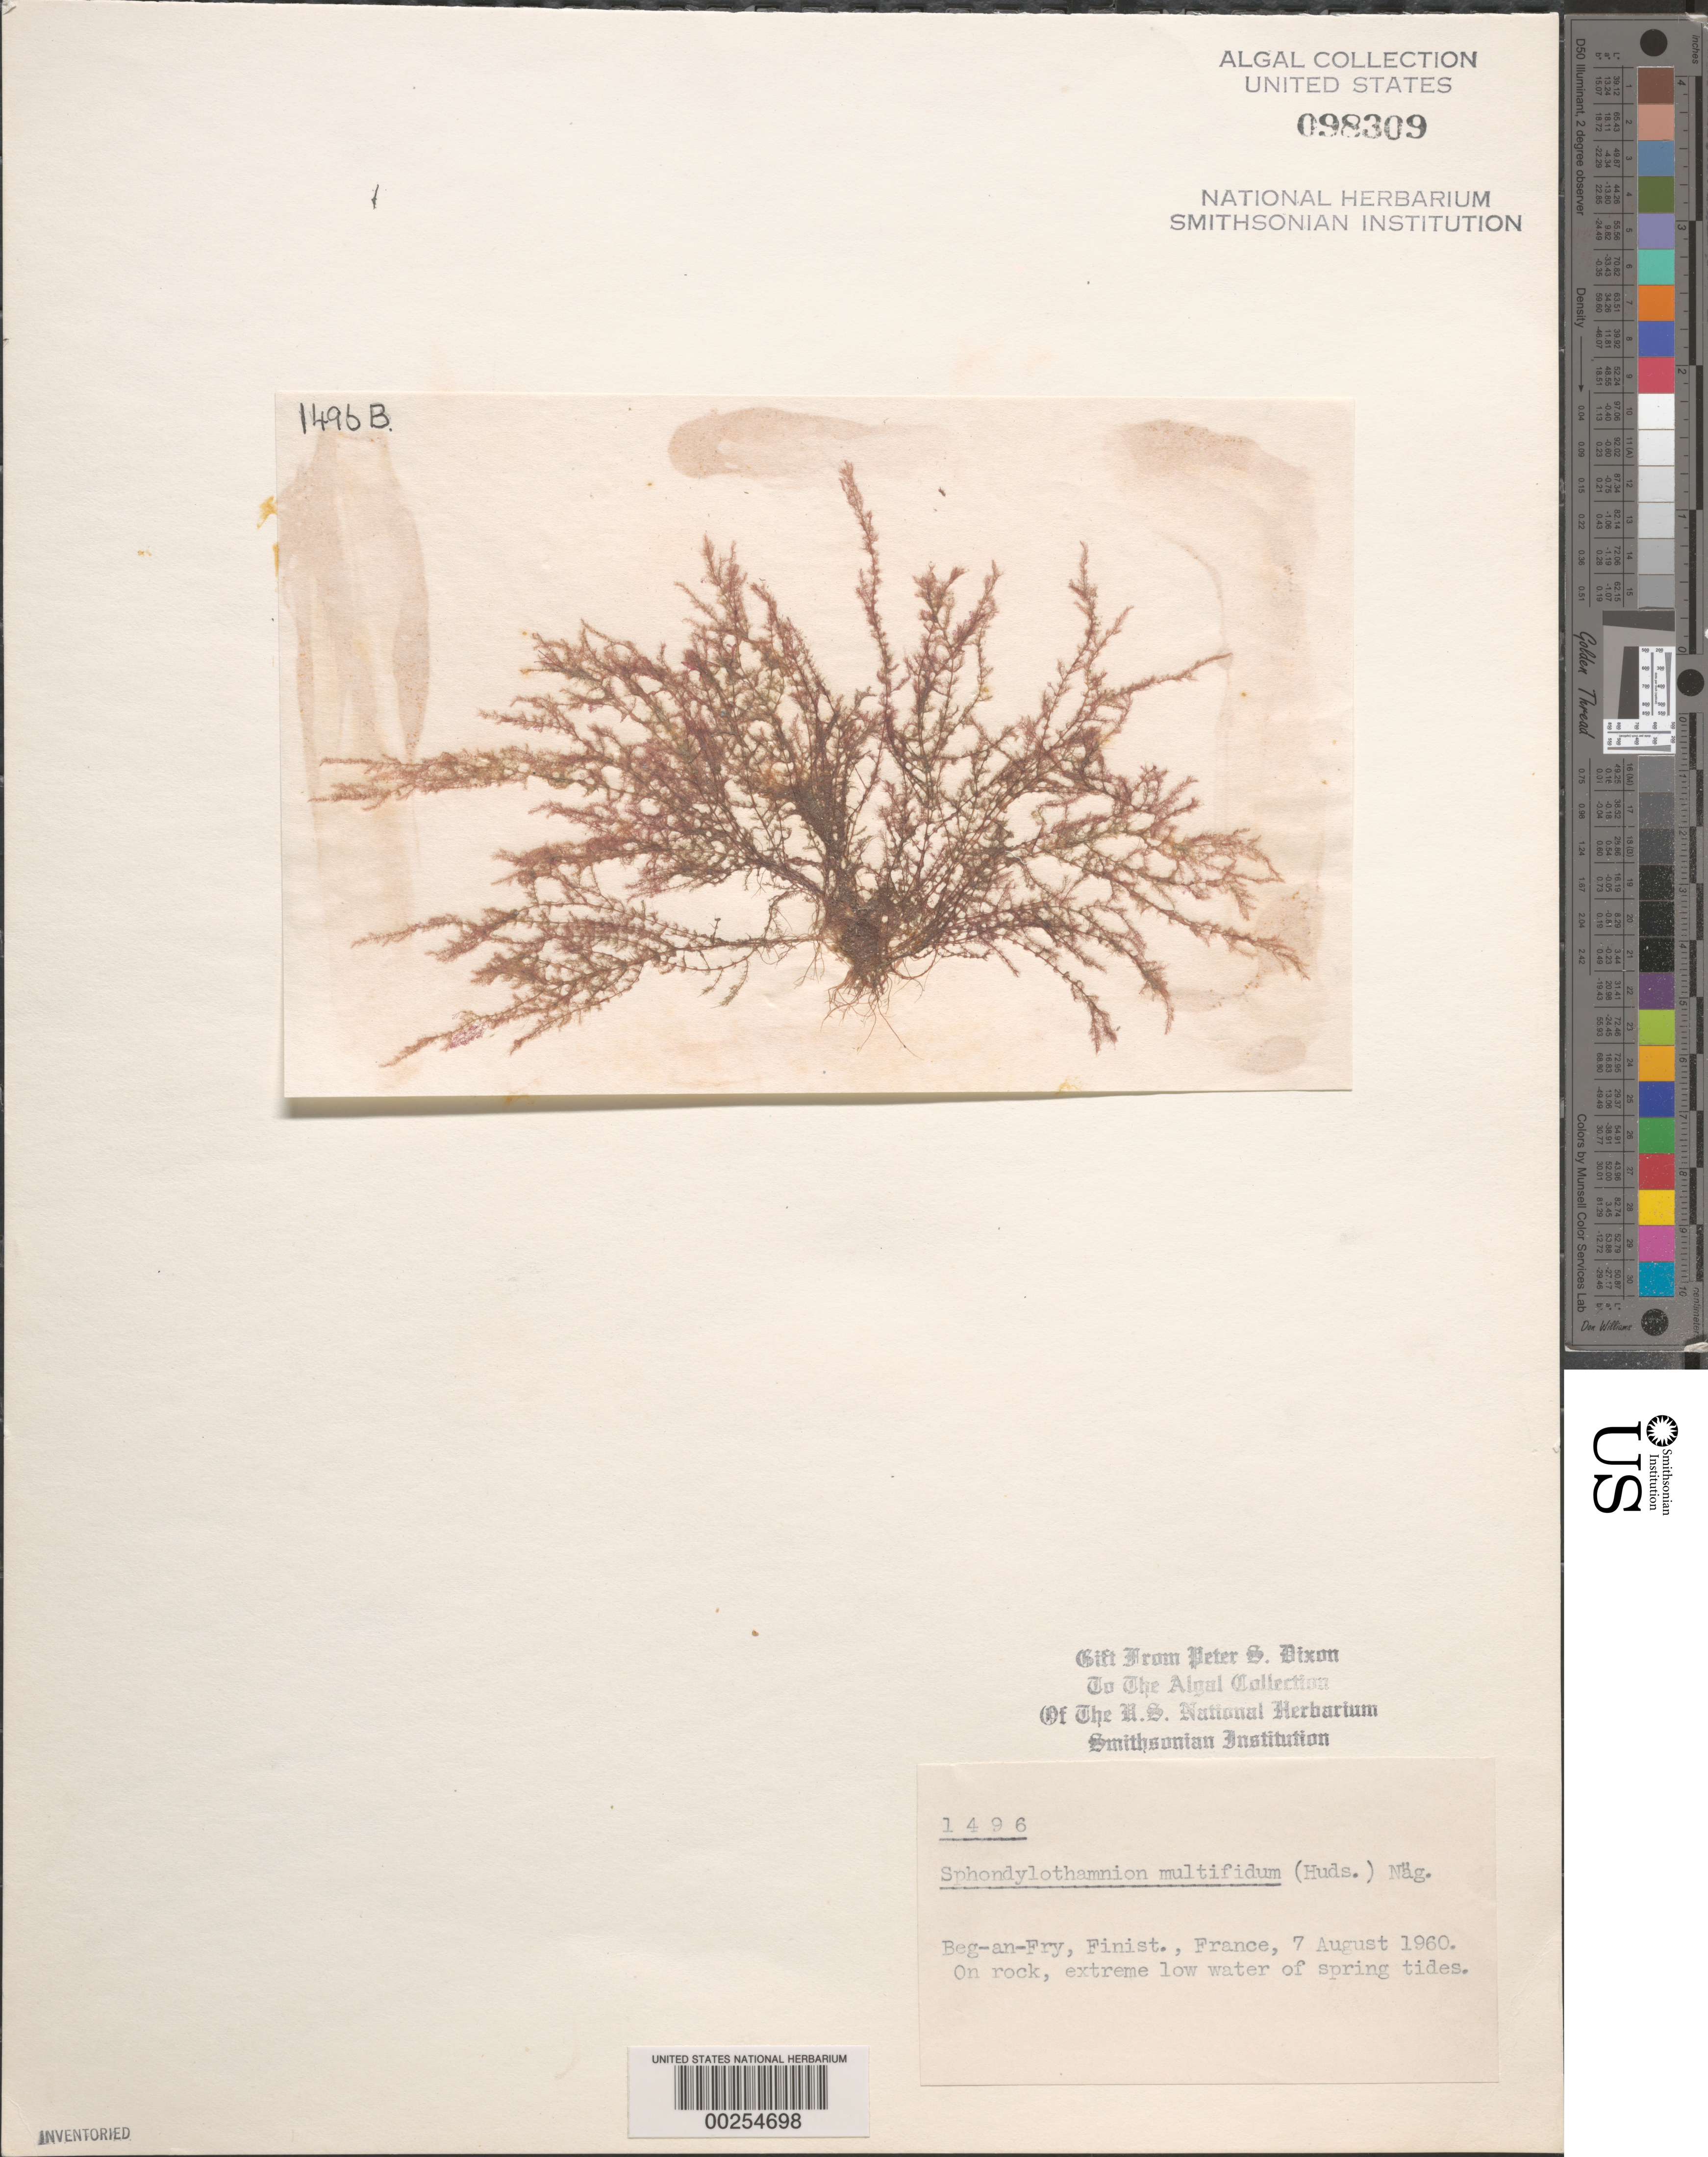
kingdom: Plantae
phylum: Rhodophyta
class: Florideophyceae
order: Ceramiales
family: Wrangeliaceae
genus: Sphondylothamnion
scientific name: Sphondylothamnion multifidum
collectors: P. S. Dixon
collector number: PSD 1496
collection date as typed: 07 Aug 1960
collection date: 1960-08-07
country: France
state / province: Bretagne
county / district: Finistère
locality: Beg-an-Fry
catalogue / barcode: US 98309